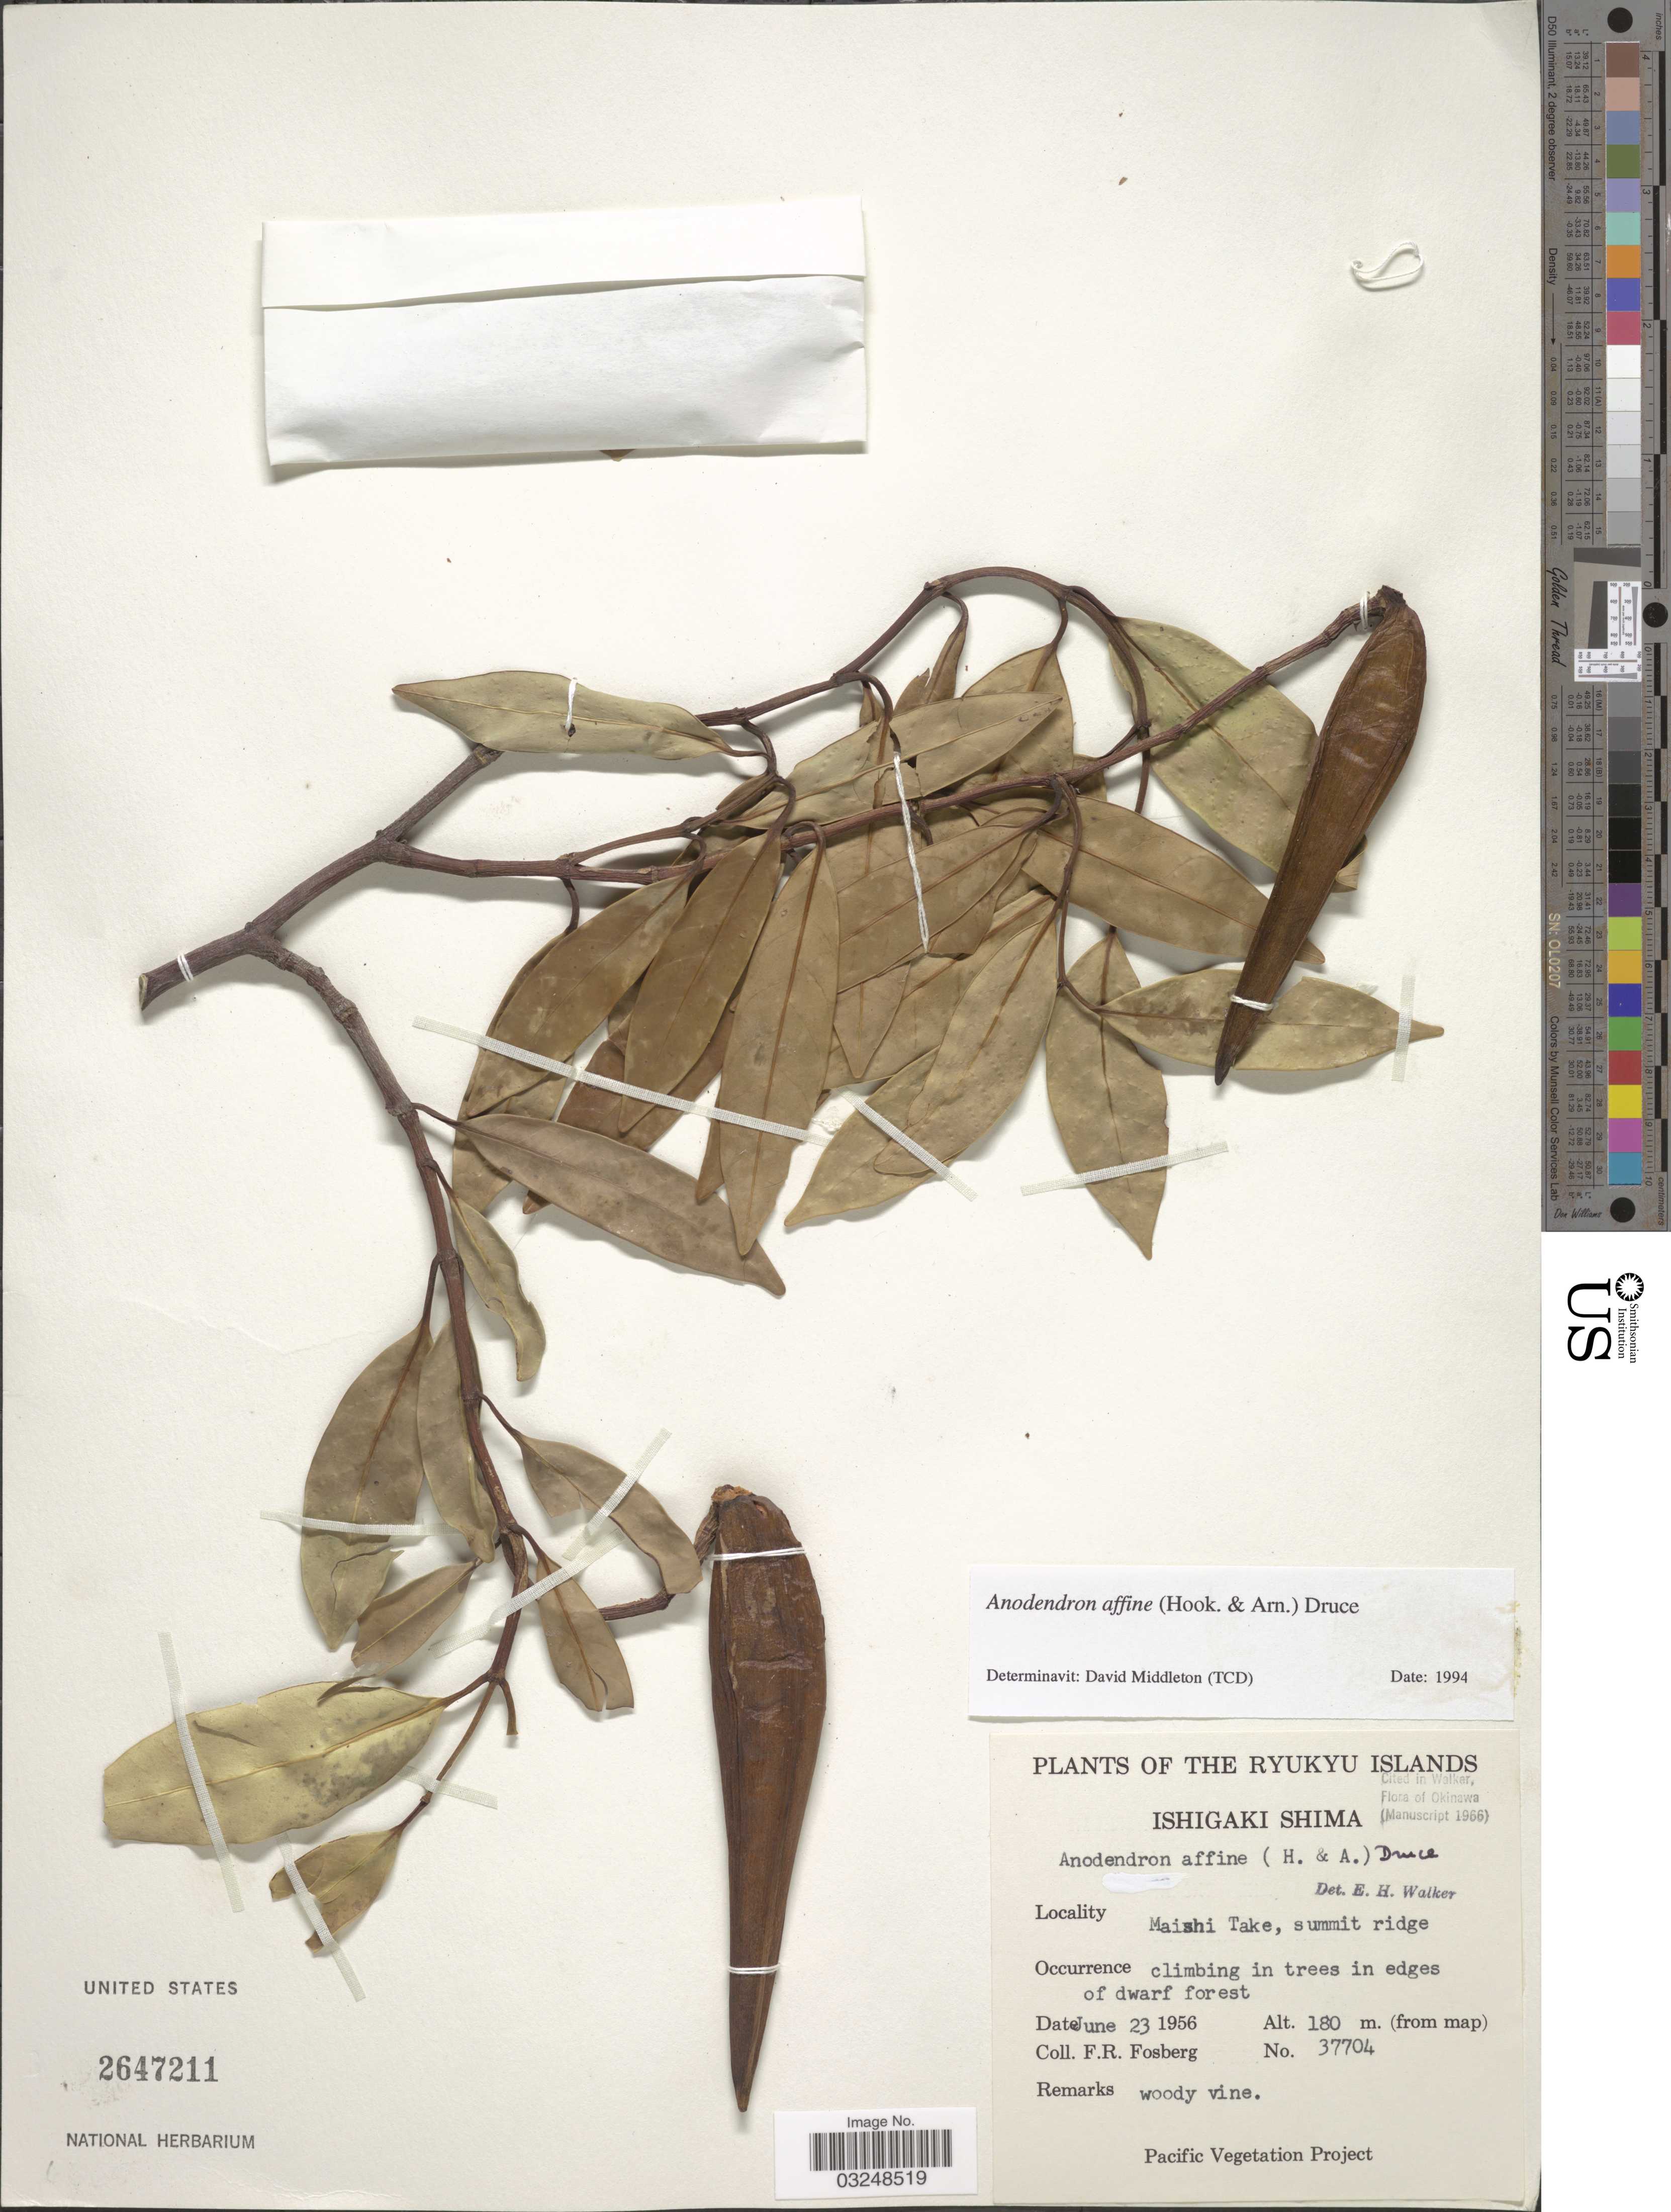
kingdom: Plantae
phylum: Tracheophyta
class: Magnoliopsida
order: Gentianales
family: Apocynaceae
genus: Anodendron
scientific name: Anodendron affine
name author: (Hook. & Arn.) Druce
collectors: F. R. Fosberg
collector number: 37704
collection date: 1956-06-23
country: Japan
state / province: Okinawa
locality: The Ryukyu Islands, Ishigaki Shima, Maishi Take, summit ridge.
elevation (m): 180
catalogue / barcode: US 2647211